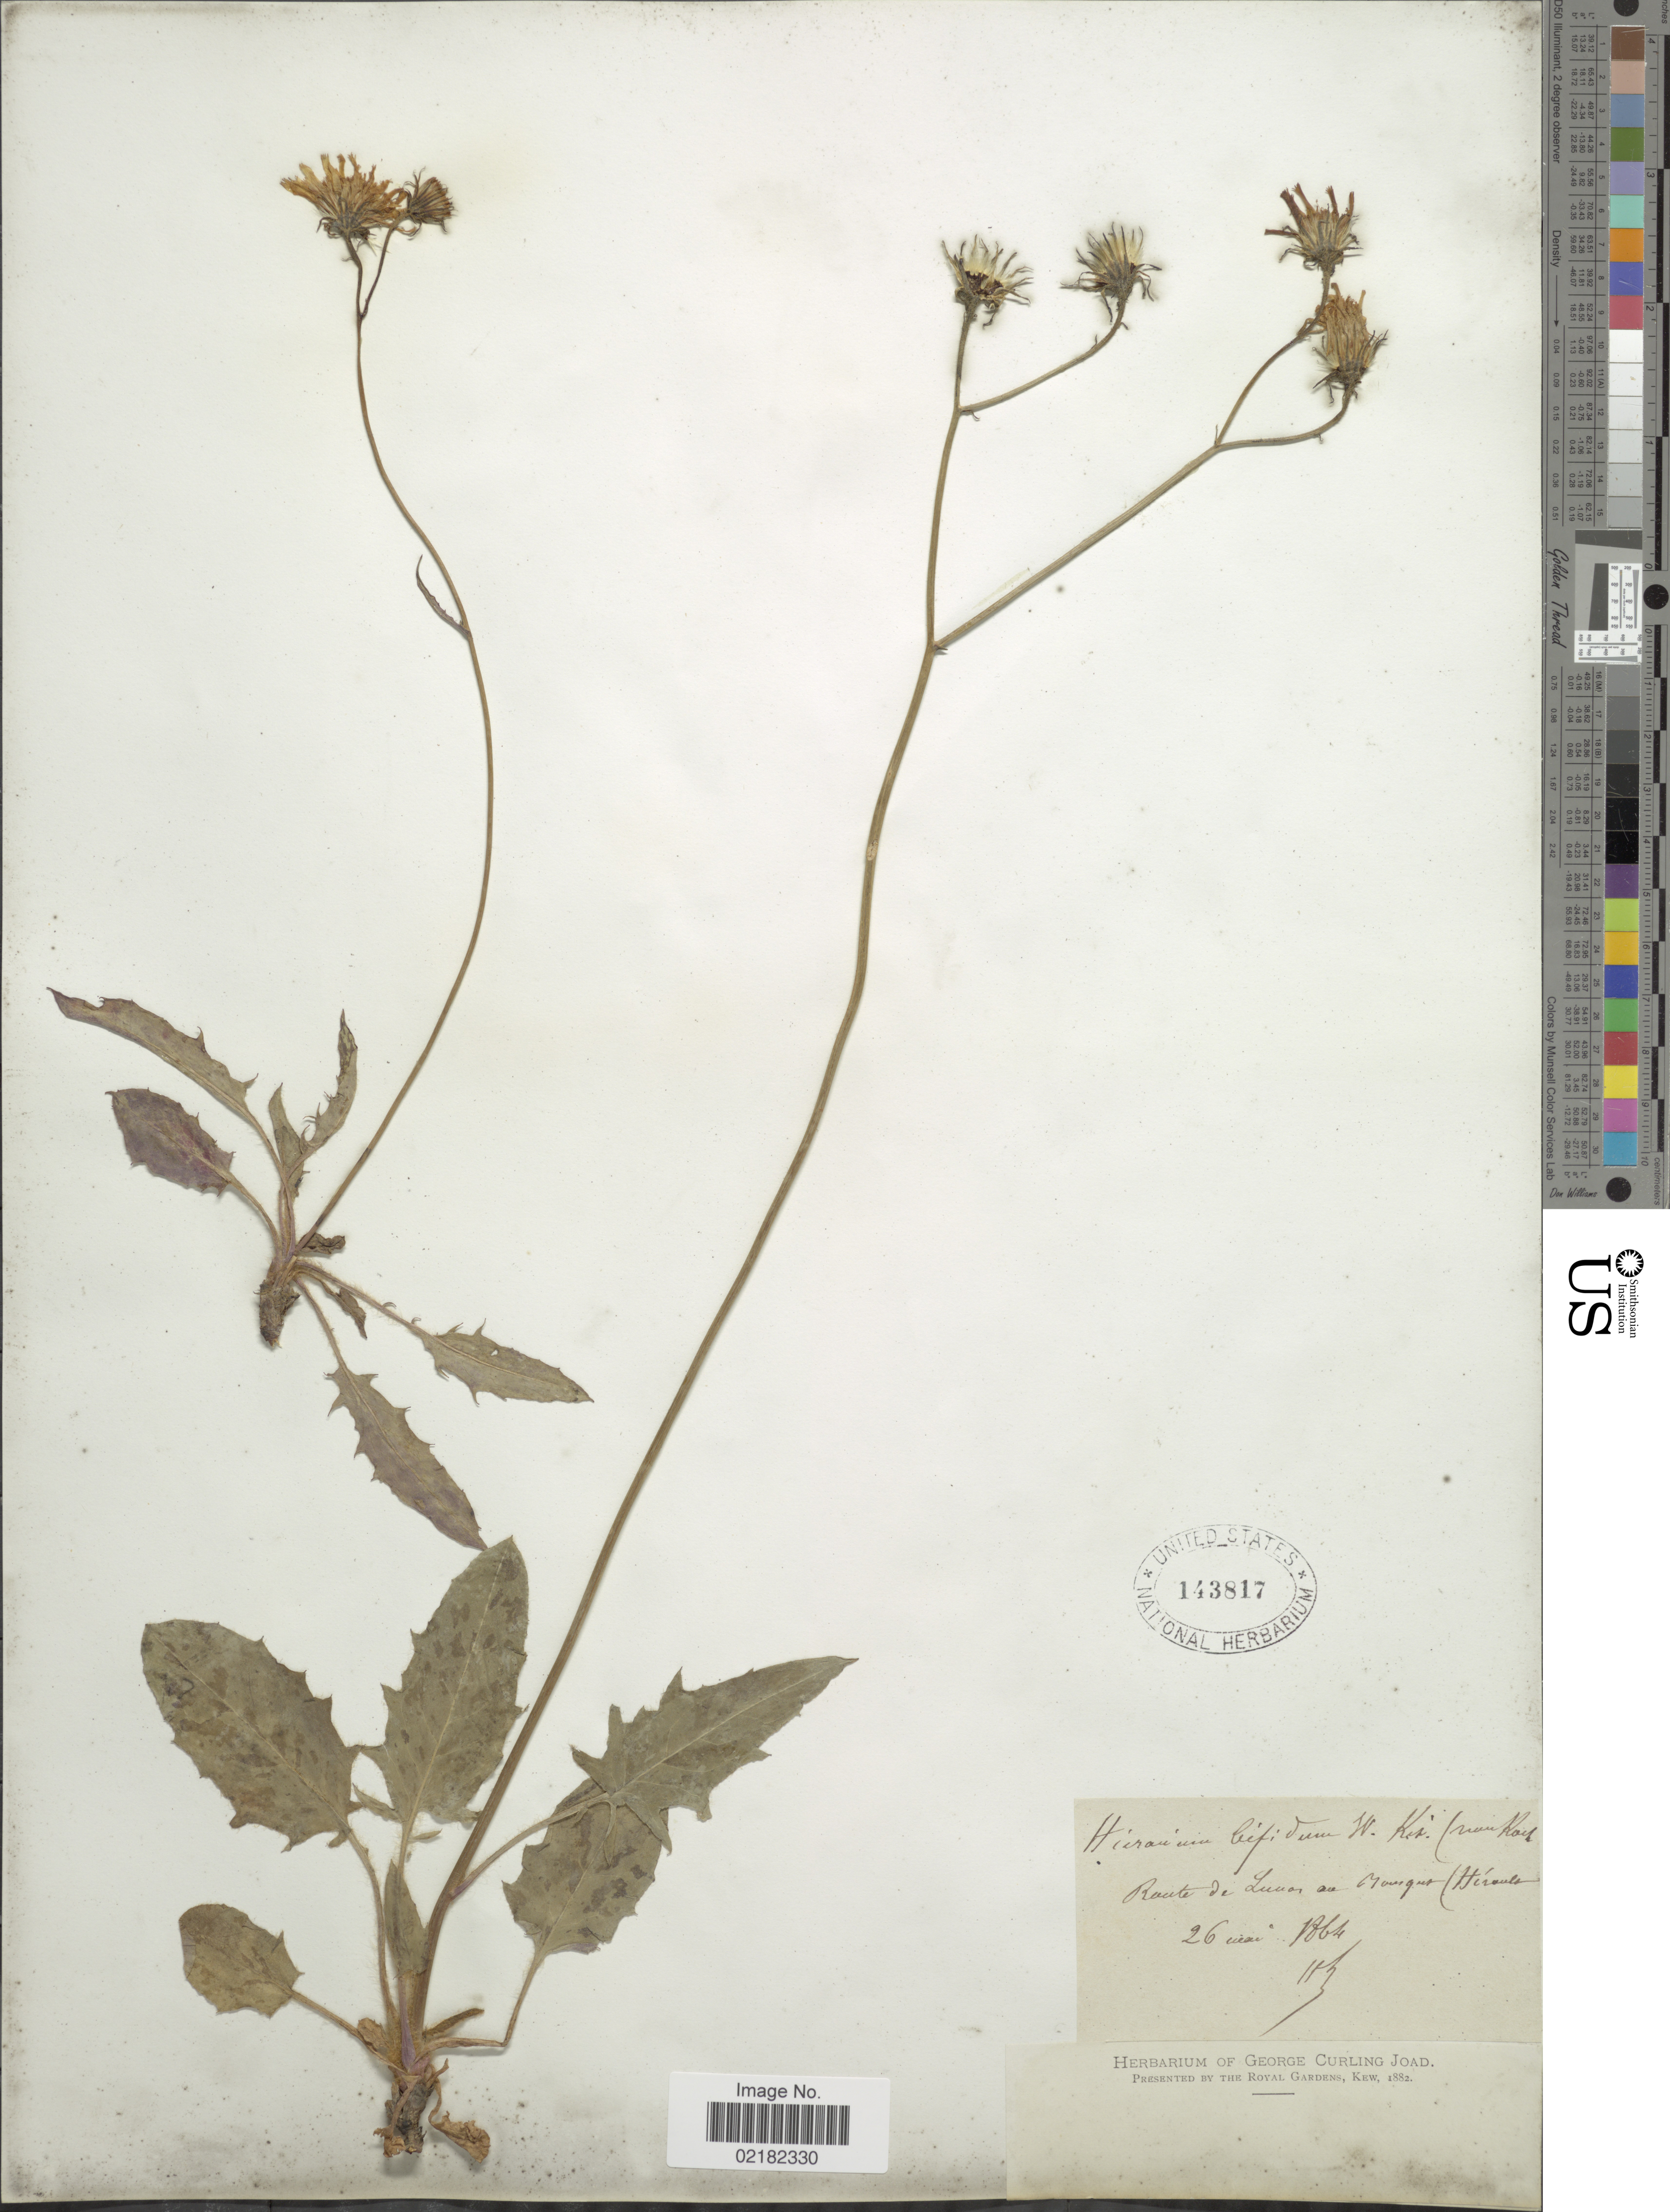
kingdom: Plantae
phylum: Tracheophyta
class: Magnoliopsida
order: Asterales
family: Asteraceae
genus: Hieracium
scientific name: Hieracium bifidum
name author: Hornem.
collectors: ex herb. George Curling Joad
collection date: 1864-05-26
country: France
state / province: Occitanie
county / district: Hérault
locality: Route de Lunar au Mangus (Herault)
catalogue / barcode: US 143817